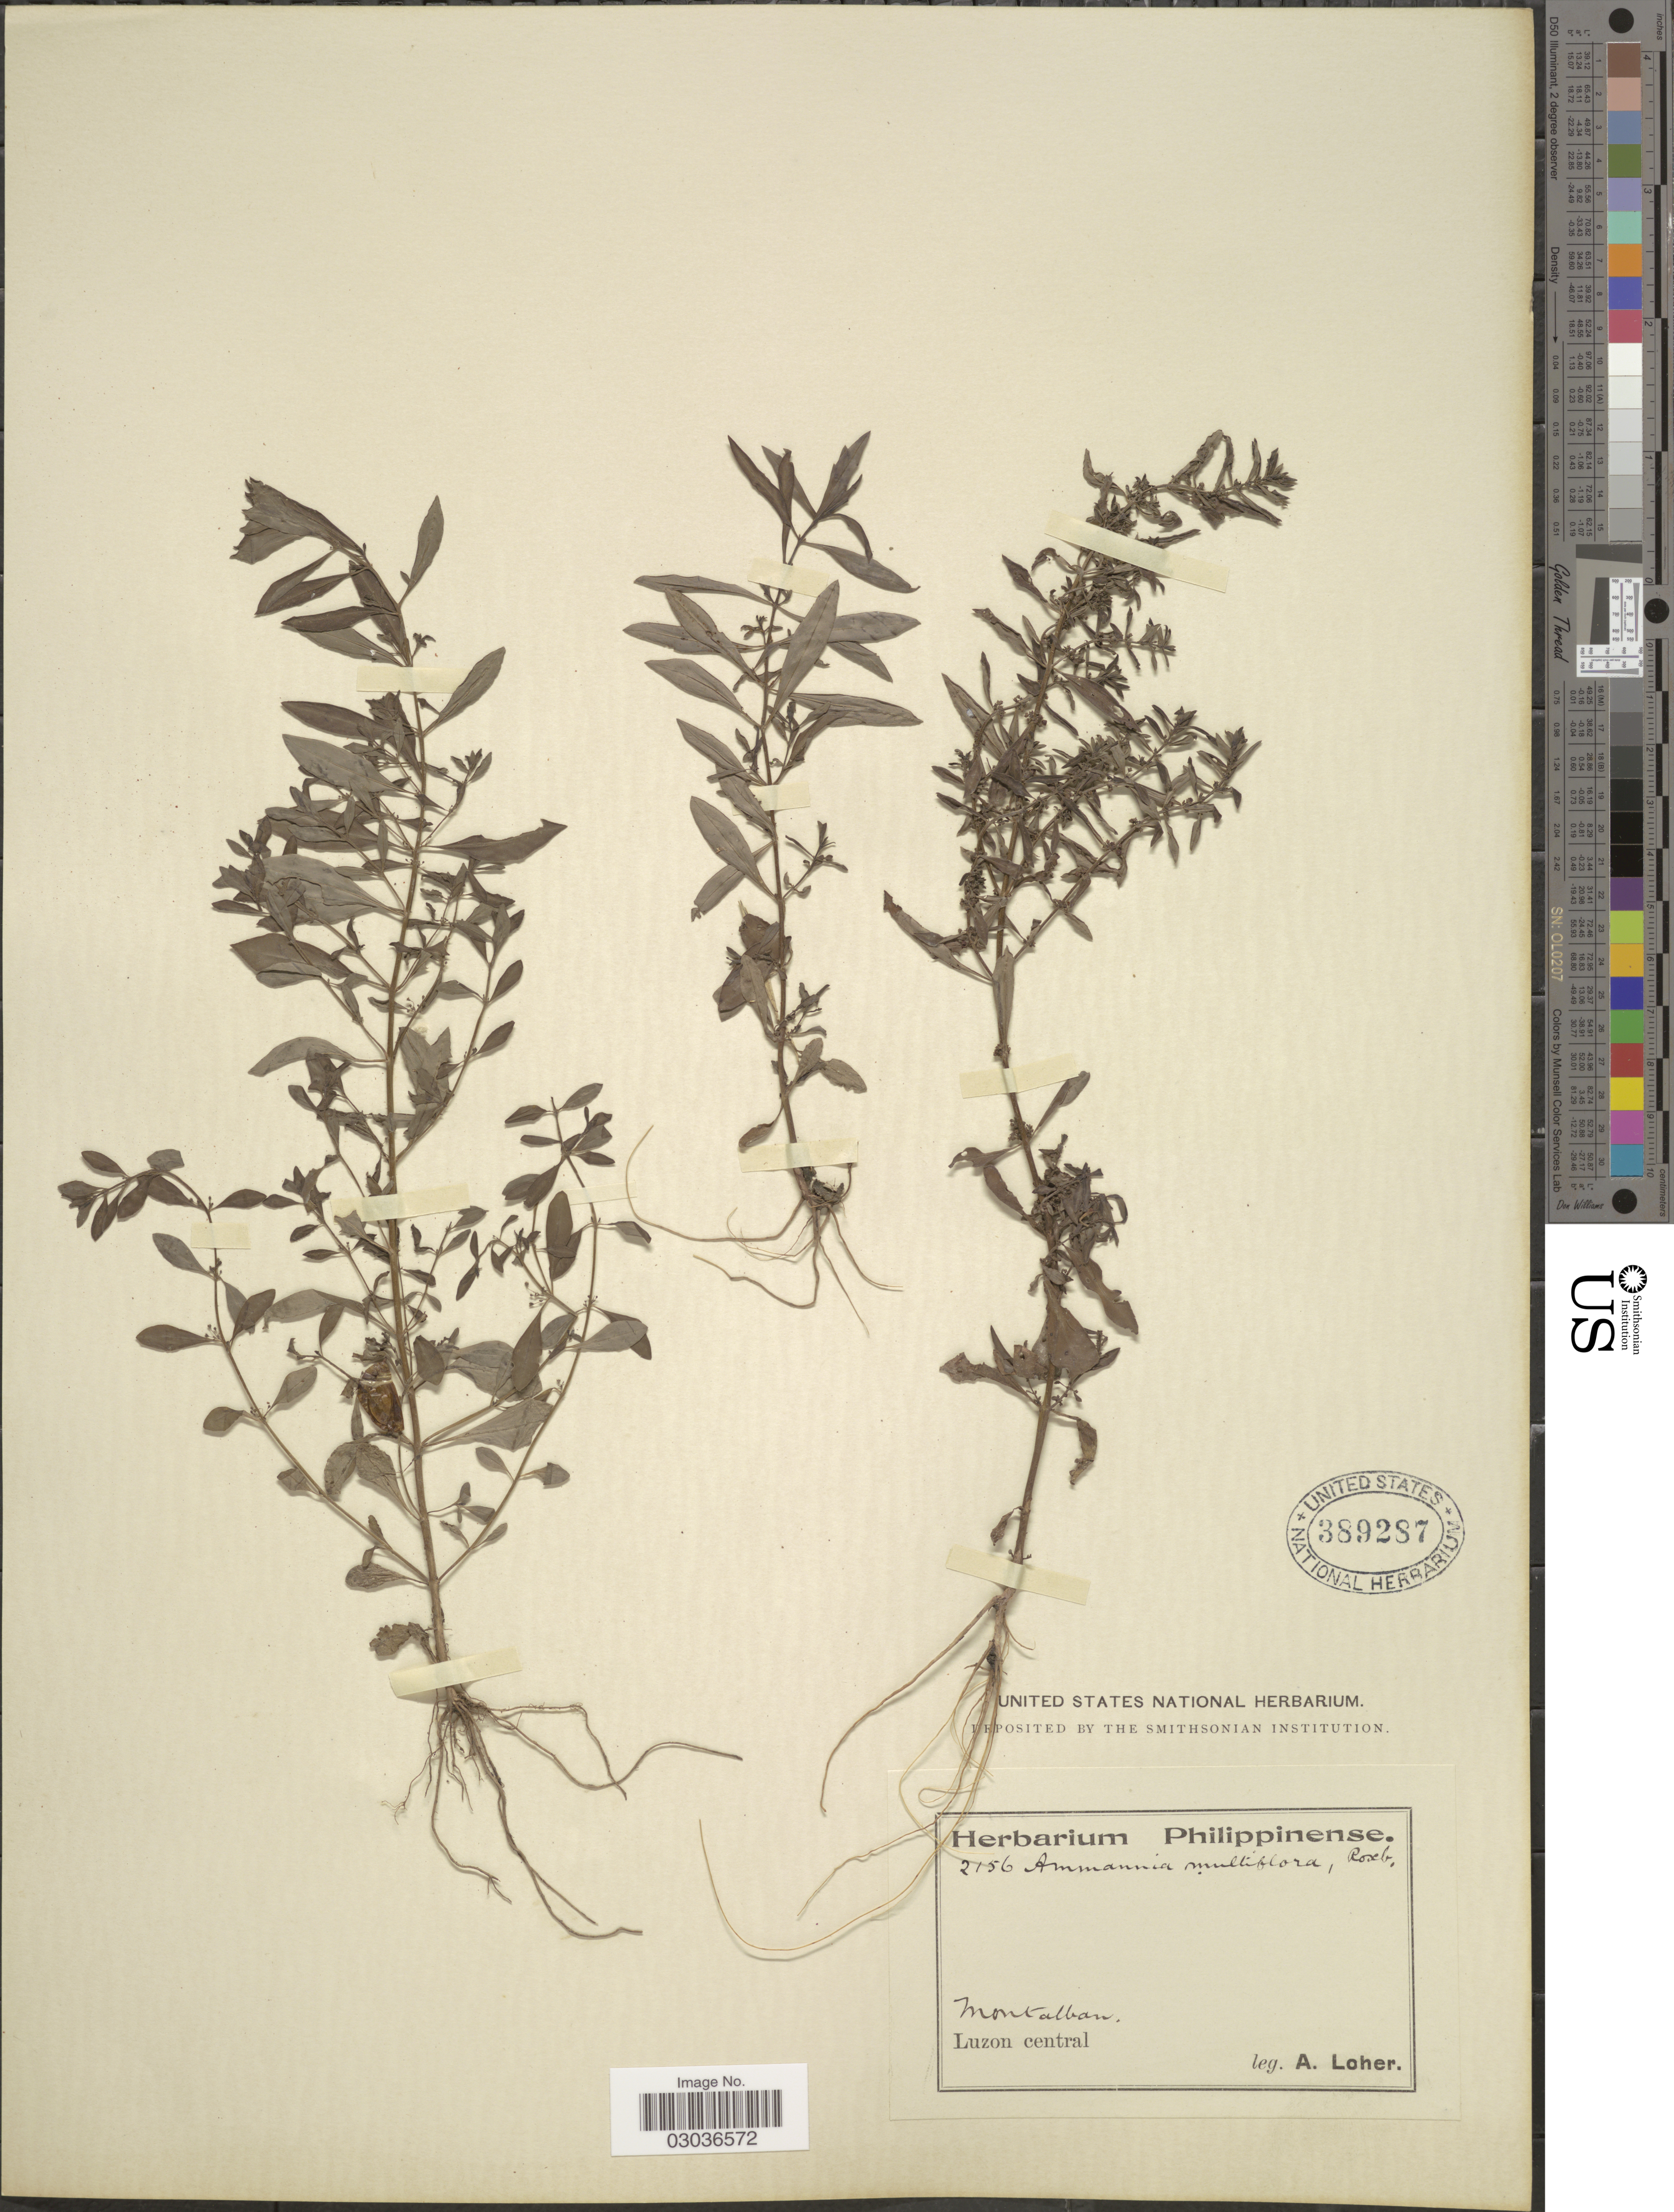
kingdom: Plantae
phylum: Tracheophyta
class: Magnoliopsida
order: Myrtales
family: Lythraceae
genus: Ammannia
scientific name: Ammannia baccifera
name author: L.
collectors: A. Loher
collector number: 2156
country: Philippines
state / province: Central Luzon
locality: Montalban. Luzon central.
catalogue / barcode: US 389287